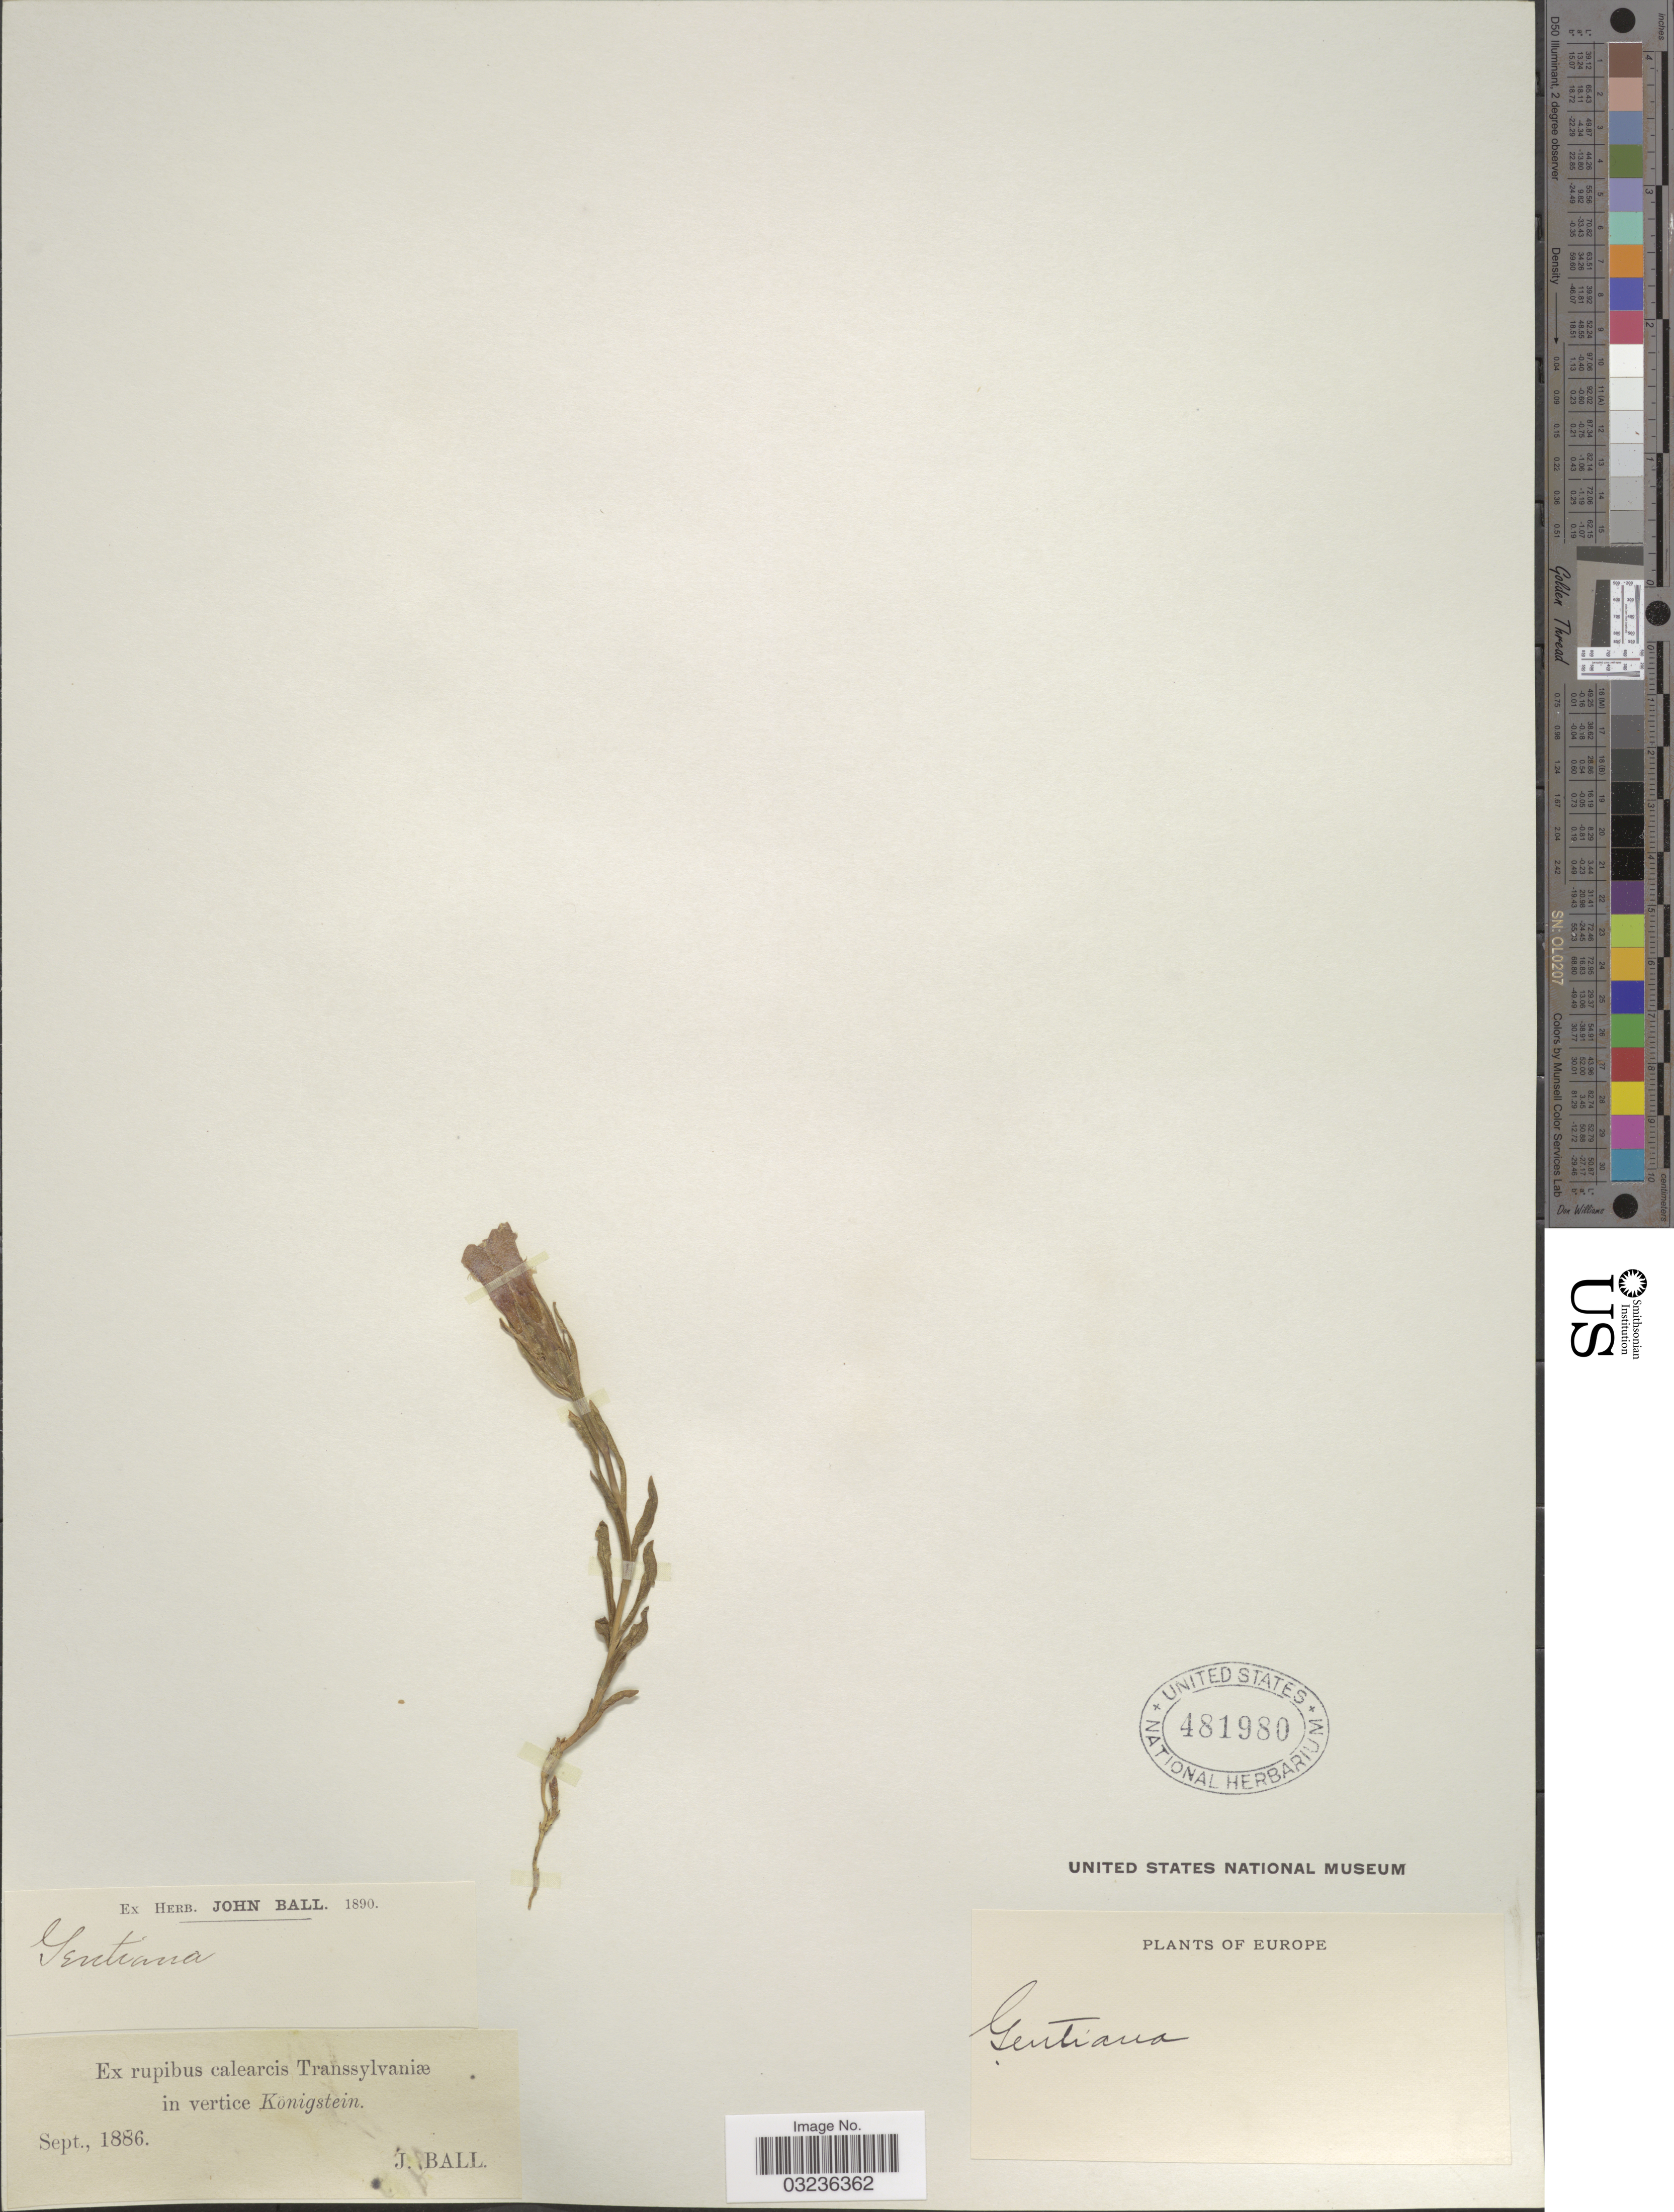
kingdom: Plantae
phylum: Tracheophyta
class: Magnoliopsida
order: Gentianales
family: Gentianaceae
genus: Gentiana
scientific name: Gentiana sp.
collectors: J. Ball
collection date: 1886-09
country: Romania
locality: Europe. Ex rupibus calearcis Transsylvaniæ in vertice Königstein.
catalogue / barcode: US 481980